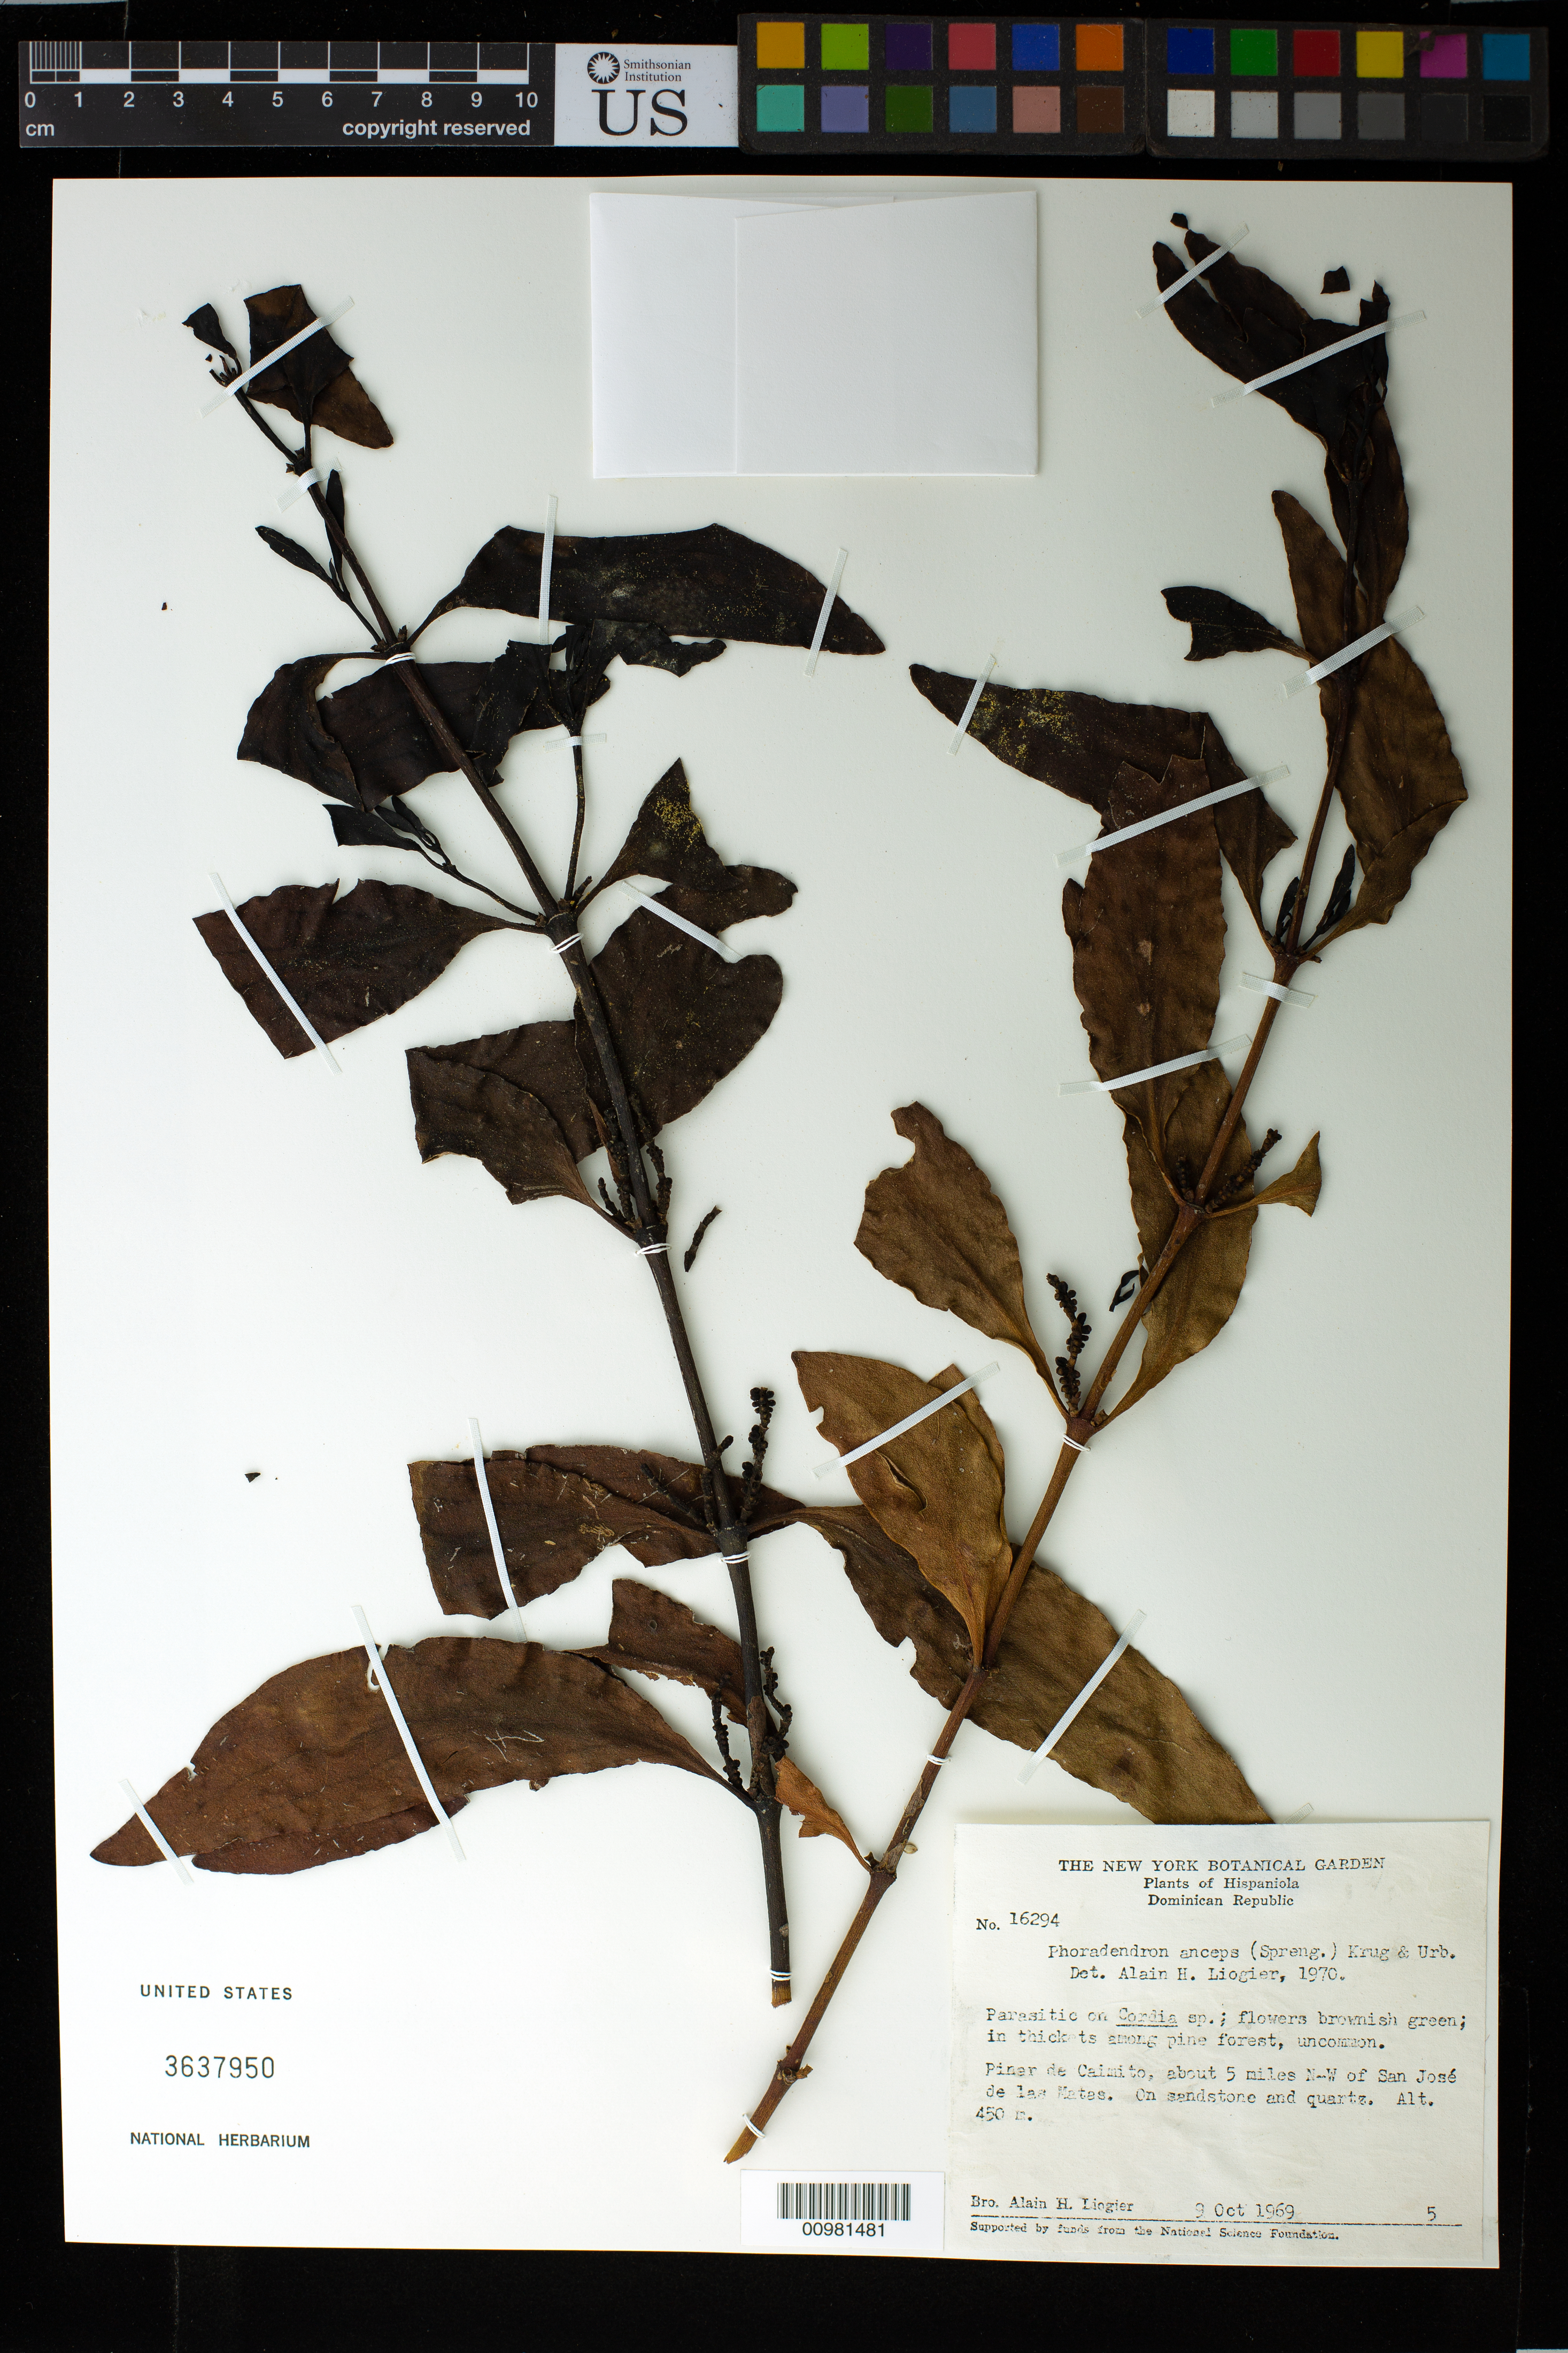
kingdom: Plantae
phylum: Tracheophyta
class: Magnoliopsida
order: Santalales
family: Viscaceae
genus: Phoradendron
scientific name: Phoradendron anceps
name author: (Spreng.) M. Gómez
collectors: A. H. Liogier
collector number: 16294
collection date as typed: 09 Oct 1969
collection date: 1969-10-09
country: Dominican Republic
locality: Pinar de Caimito, ca. 5 mi. NW of San José de las Matas.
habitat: On sandstone and quartz in thickets among pine forest Uncommon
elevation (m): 450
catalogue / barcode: US 3637950